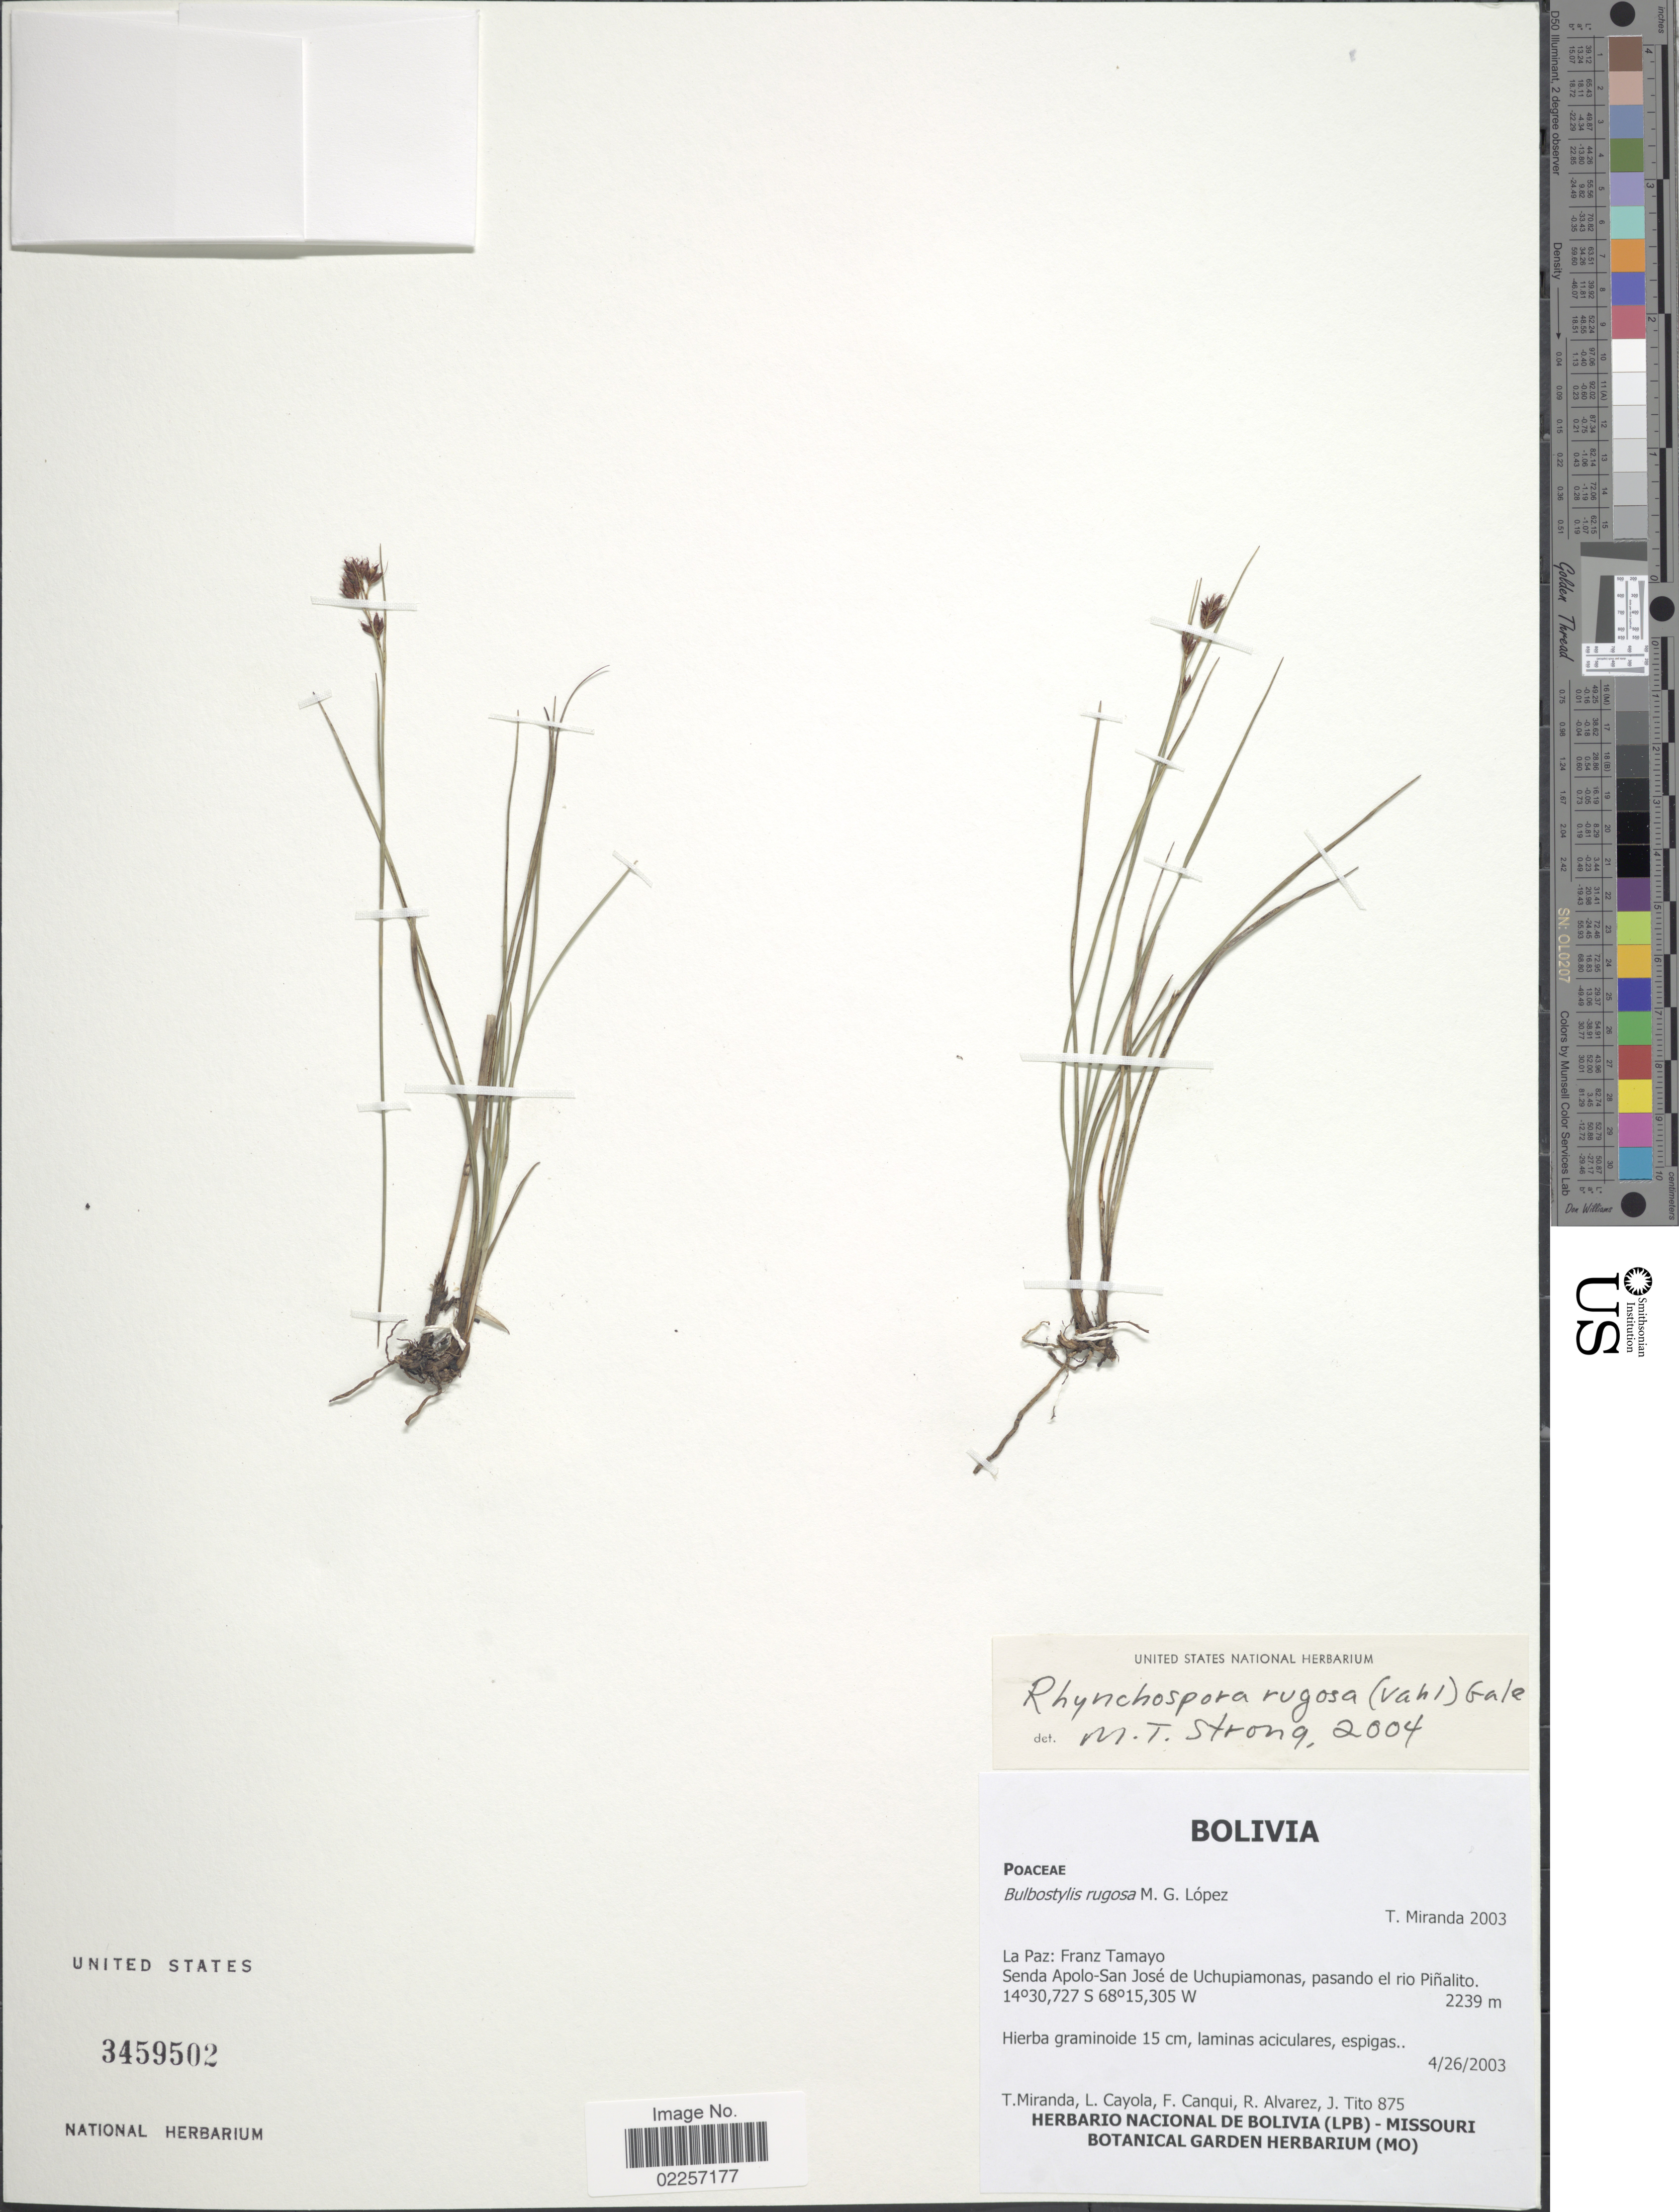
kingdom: Plantae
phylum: Tracheophyta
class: Liliopsida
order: Poales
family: Cyperaceae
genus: Rhynchospora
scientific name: Rhynchospora rugosa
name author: (Vahl) Gale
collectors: T. Miranda, L. Cayola, F. Canqui, R. Alvarez & J. Tito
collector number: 875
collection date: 2003-04-26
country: Bolivia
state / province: La Paz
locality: Franz Tamayo. Senda Apolo-San Jose de Uchupiamonas, pasando el rio Pinalito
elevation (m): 2239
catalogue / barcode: US 3459502